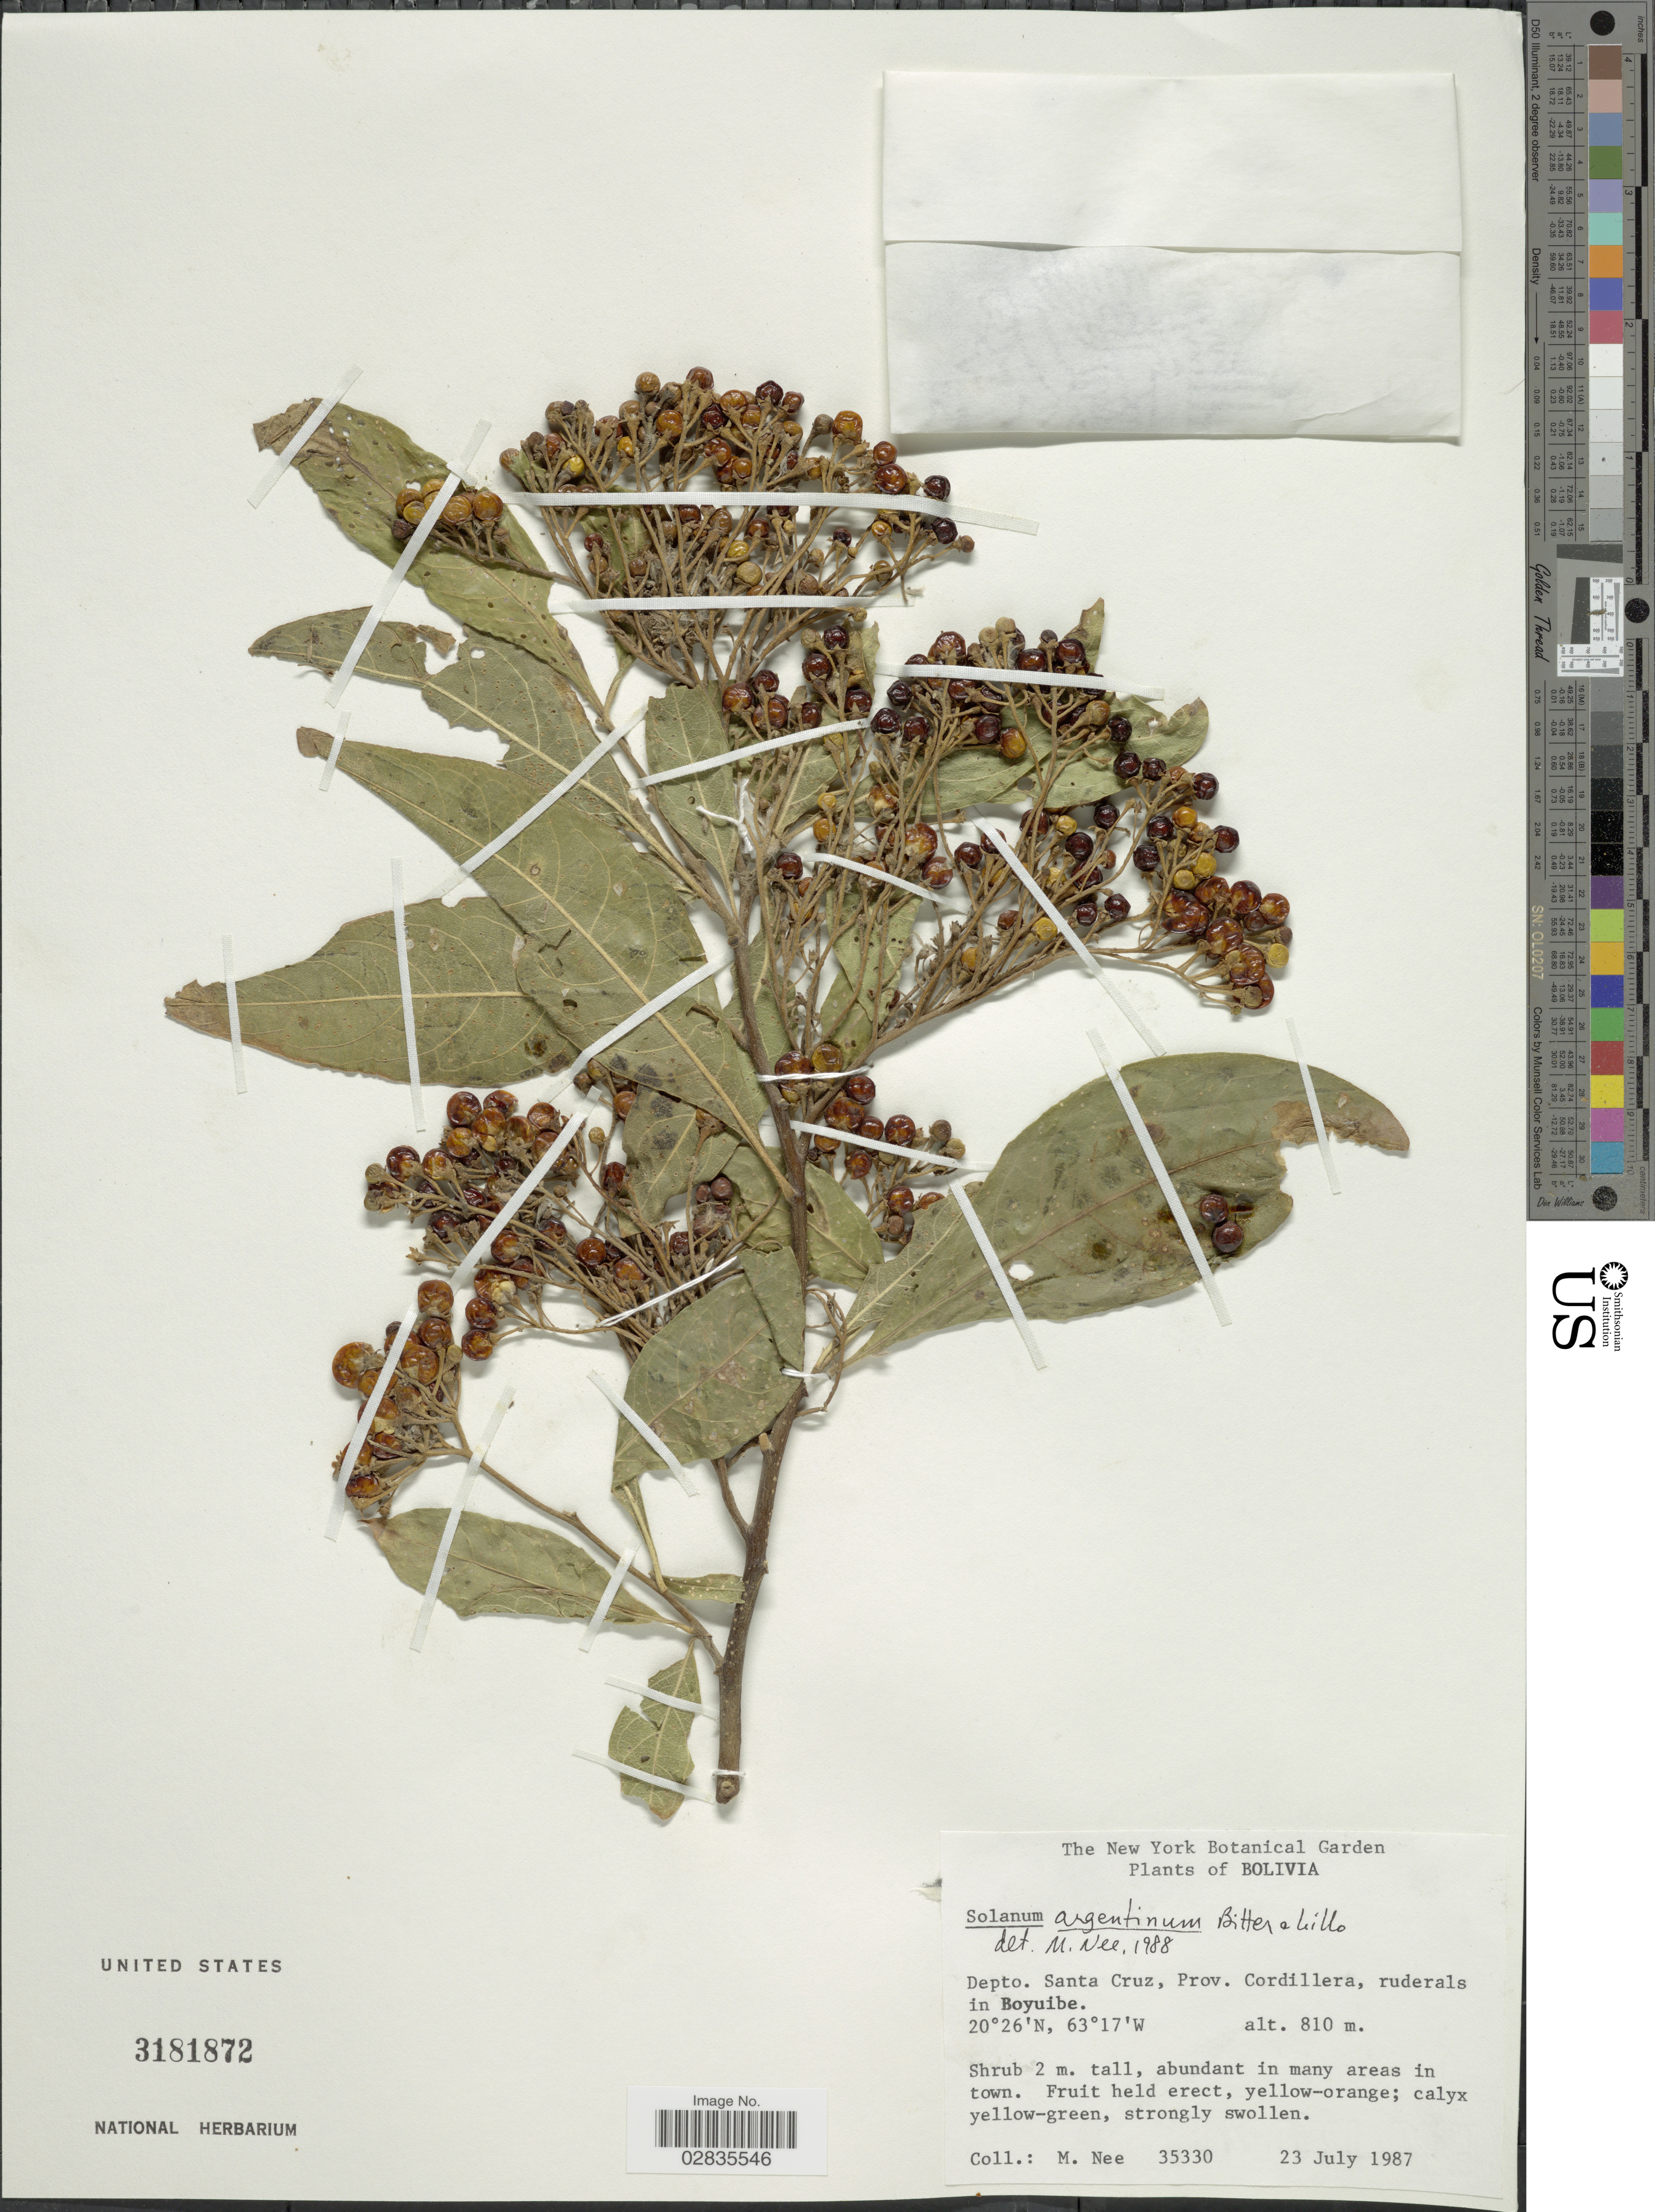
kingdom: Plantae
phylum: Tracheophyta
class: Magnoliopsida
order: Solanales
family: Solanaceae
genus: Solanum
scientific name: Solanum argentinum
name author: Bitter & Lillo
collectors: M. Nee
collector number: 35330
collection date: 1987-07-23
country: Bolivia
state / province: Santa Cruz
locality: Depto. Santa Cruz, Prov. Cordillera, ruderals in Boyuibe.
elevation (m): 810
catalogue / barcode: US 3181872